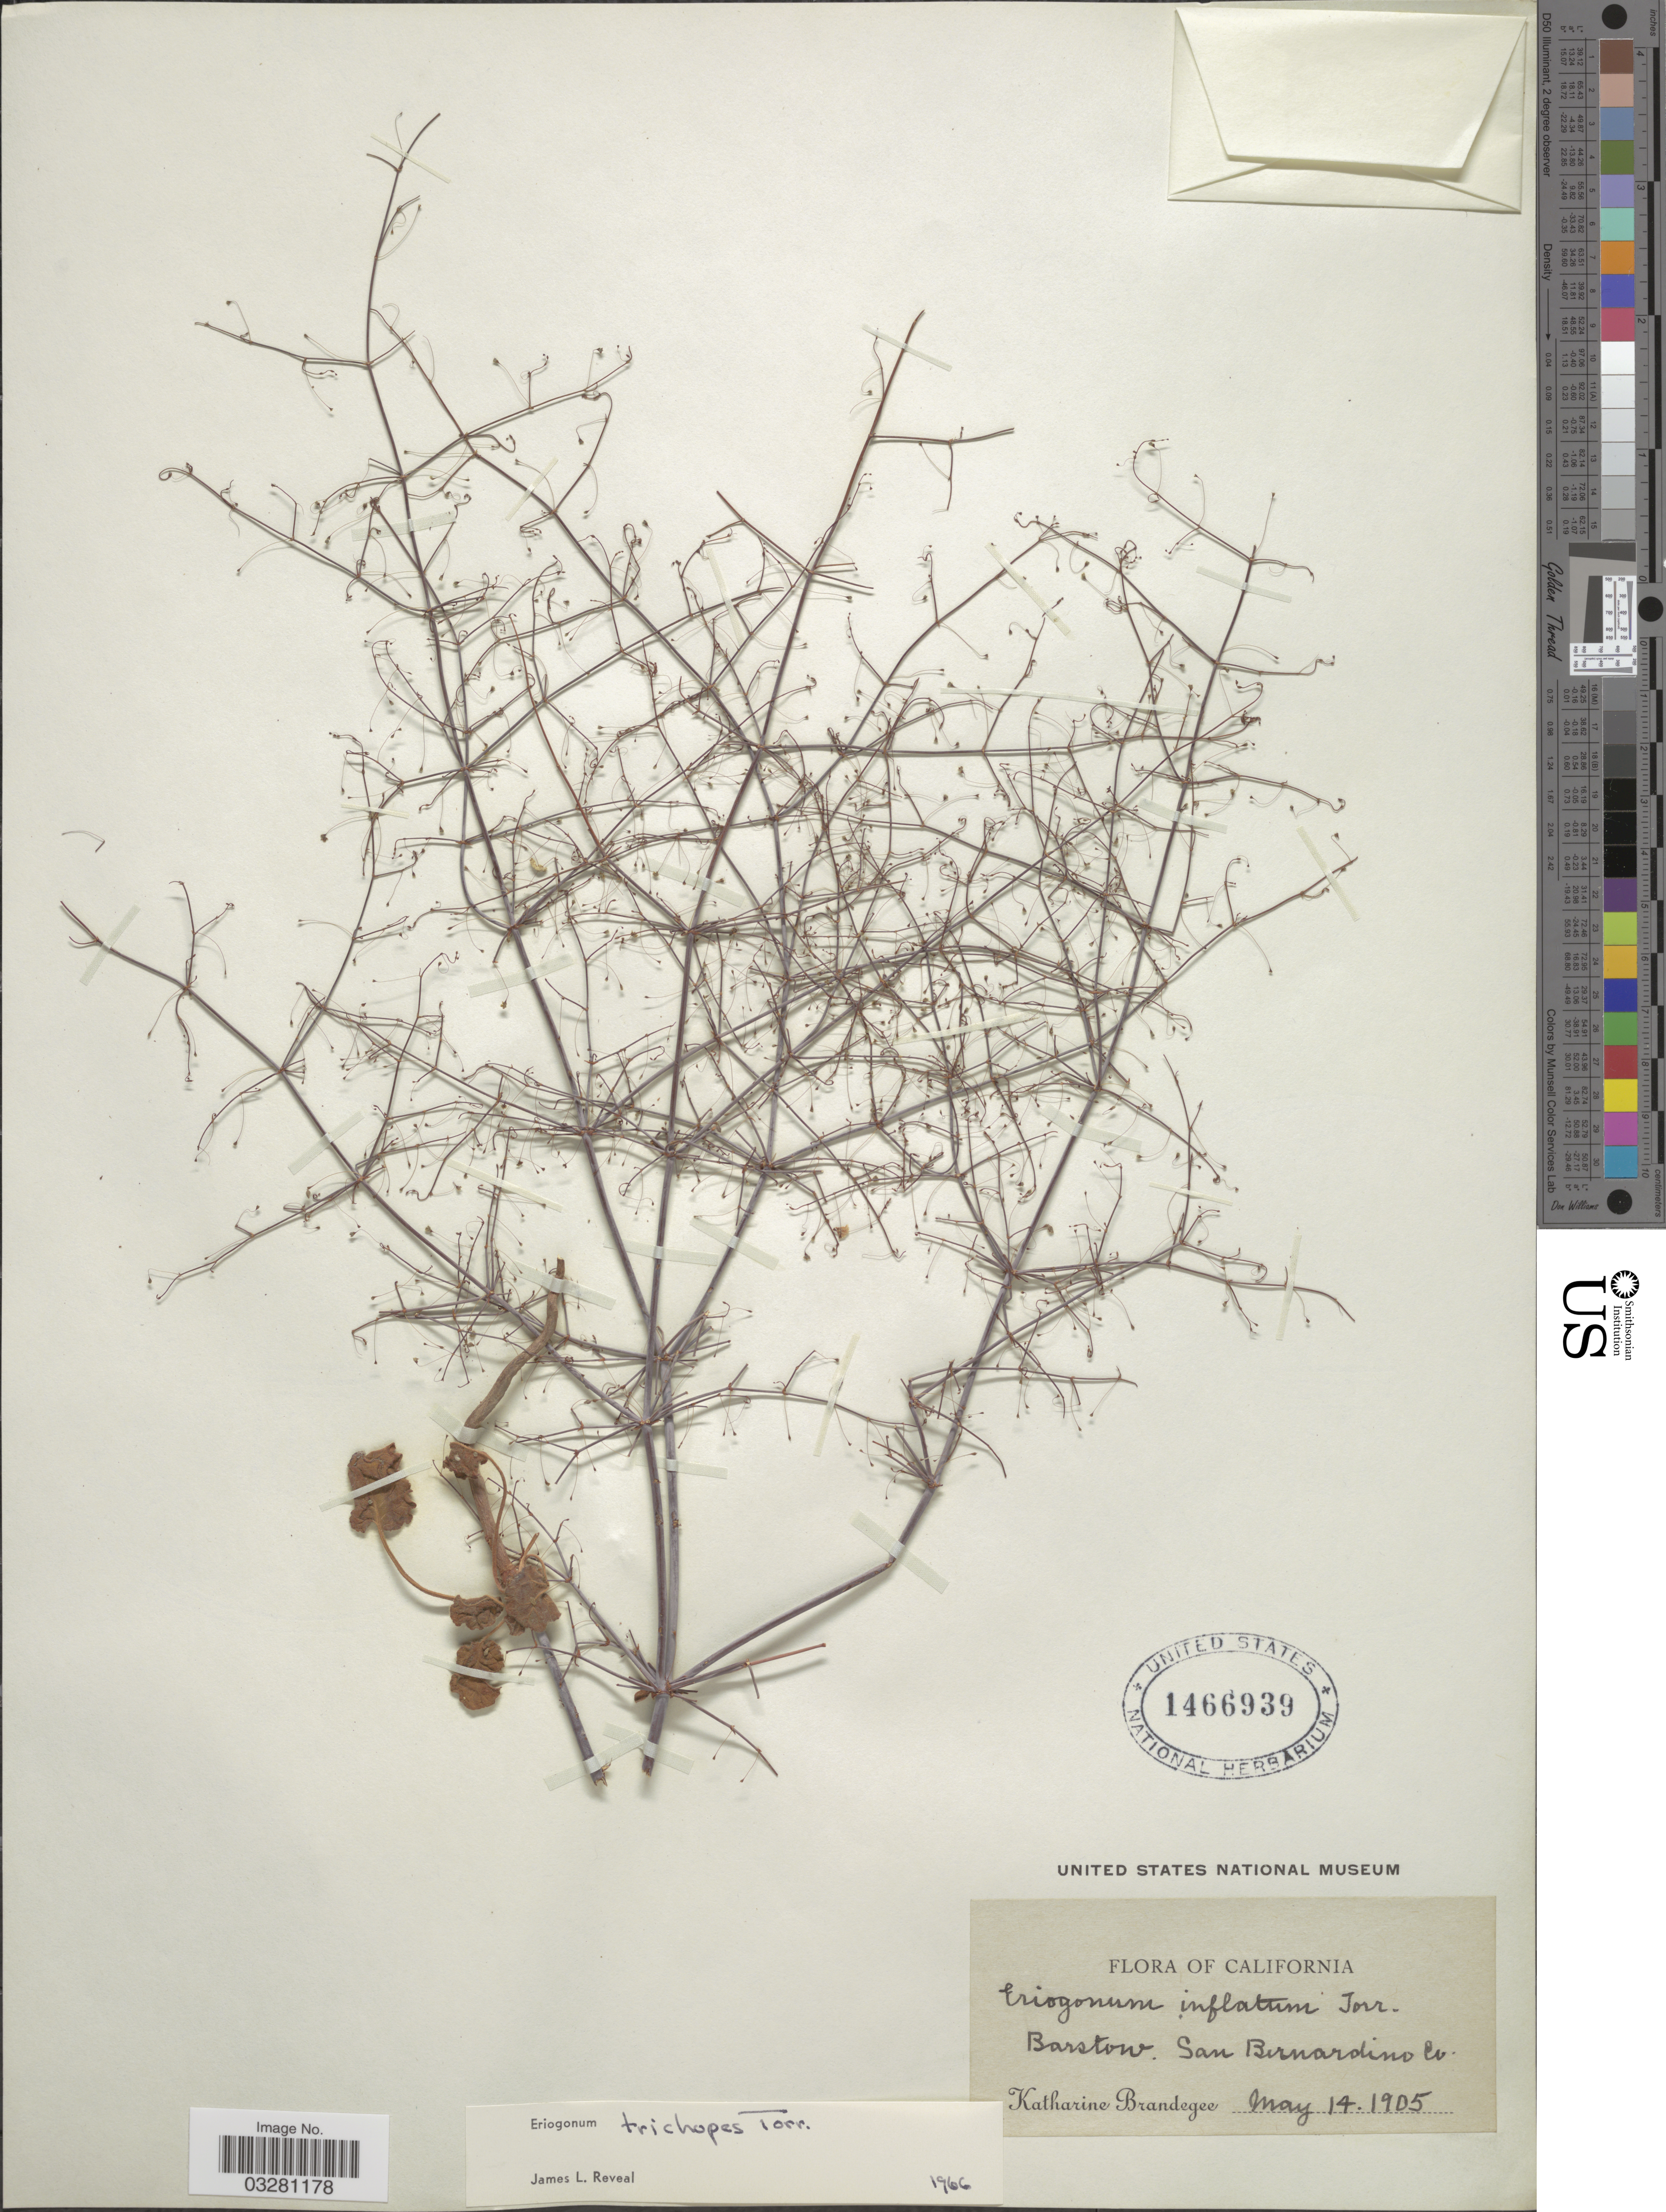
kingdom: Plantae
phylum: Tracheophyta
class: Magnoliopsida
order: Caryophyllales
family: Polygonaceae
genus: Eriogonum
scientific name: Eriogonum trichopes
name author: Torr.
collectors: M. K. Brandegee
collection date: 1905-05-14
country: United States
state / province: California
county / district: San Bernardino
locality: Barstow. San Bernardino Co.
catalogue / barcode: US 1466939